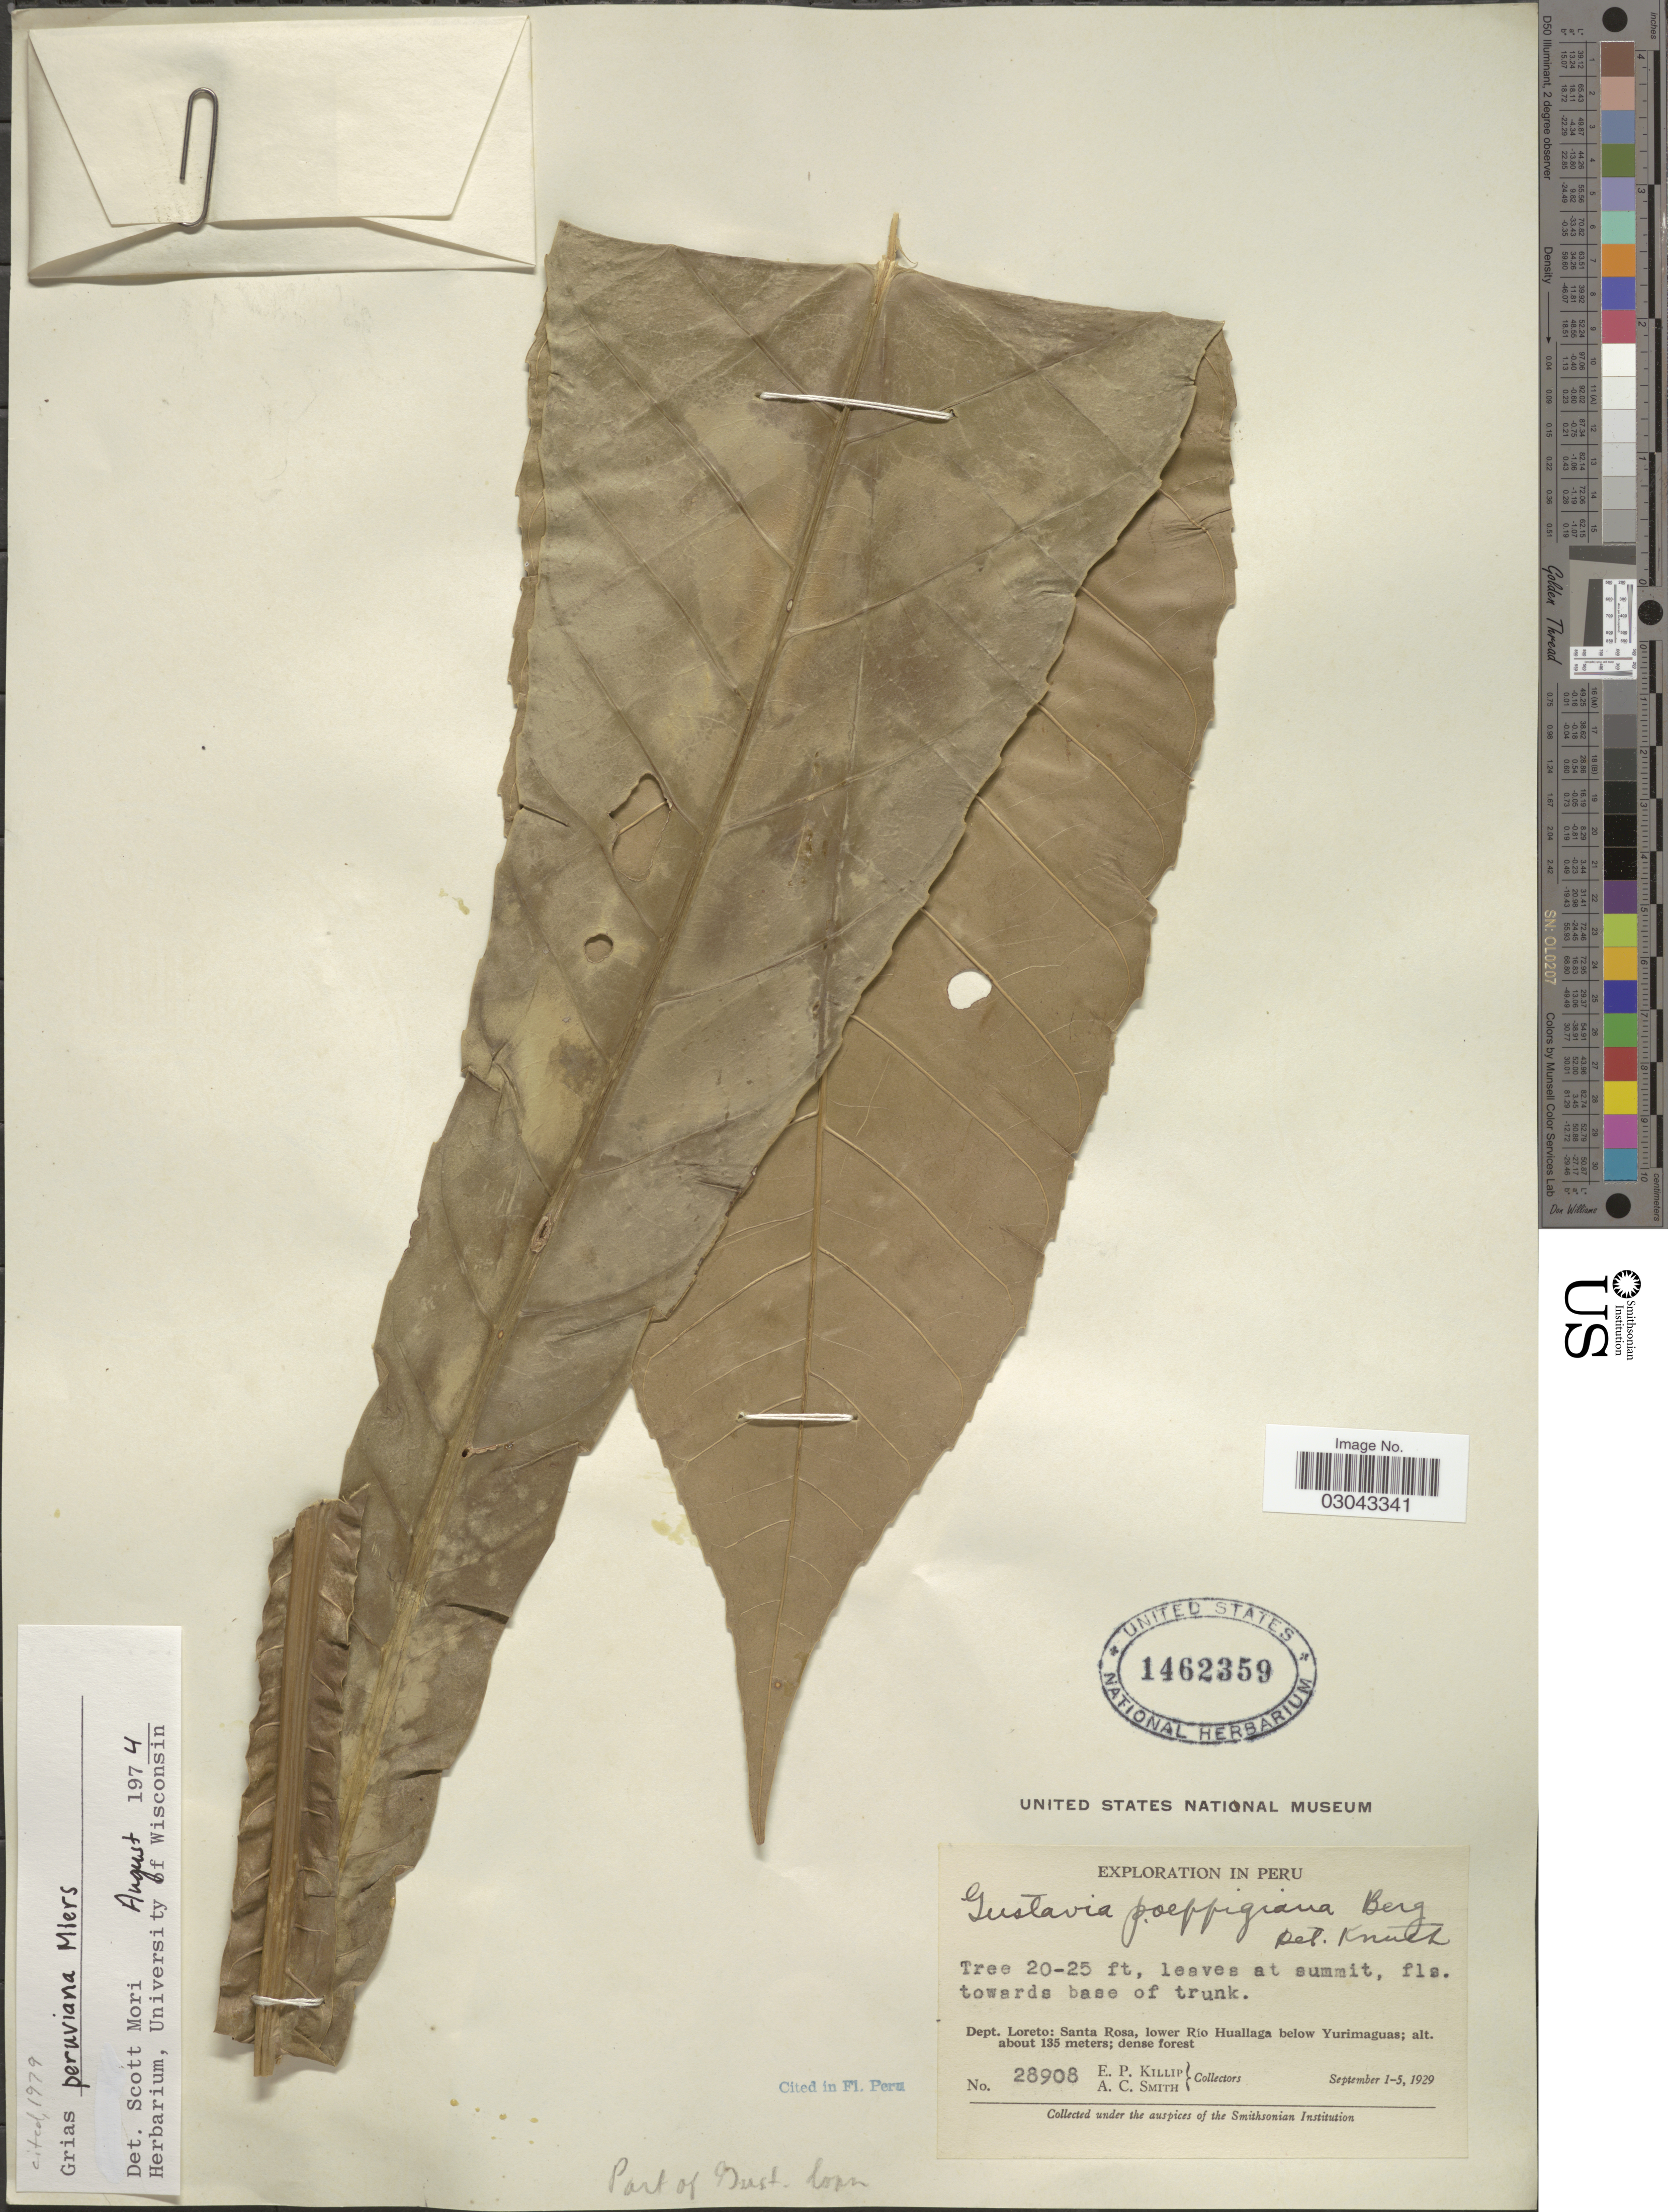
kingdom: Plantae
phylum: Tracheophyta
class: Magnoliopsida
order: Ericales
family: Lecythidaceae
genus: Grias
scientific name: Grias peruviana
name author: Miers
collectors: E. P. Killip & A. C. Smith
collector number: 28908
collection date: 1929-09-01/1929-09-05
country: Peru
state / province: Loreto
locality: Dept. Loreto: Santa Rosa, lower Río Huallaga below Yurimaguas.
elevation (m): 135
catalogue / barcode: US 1462359